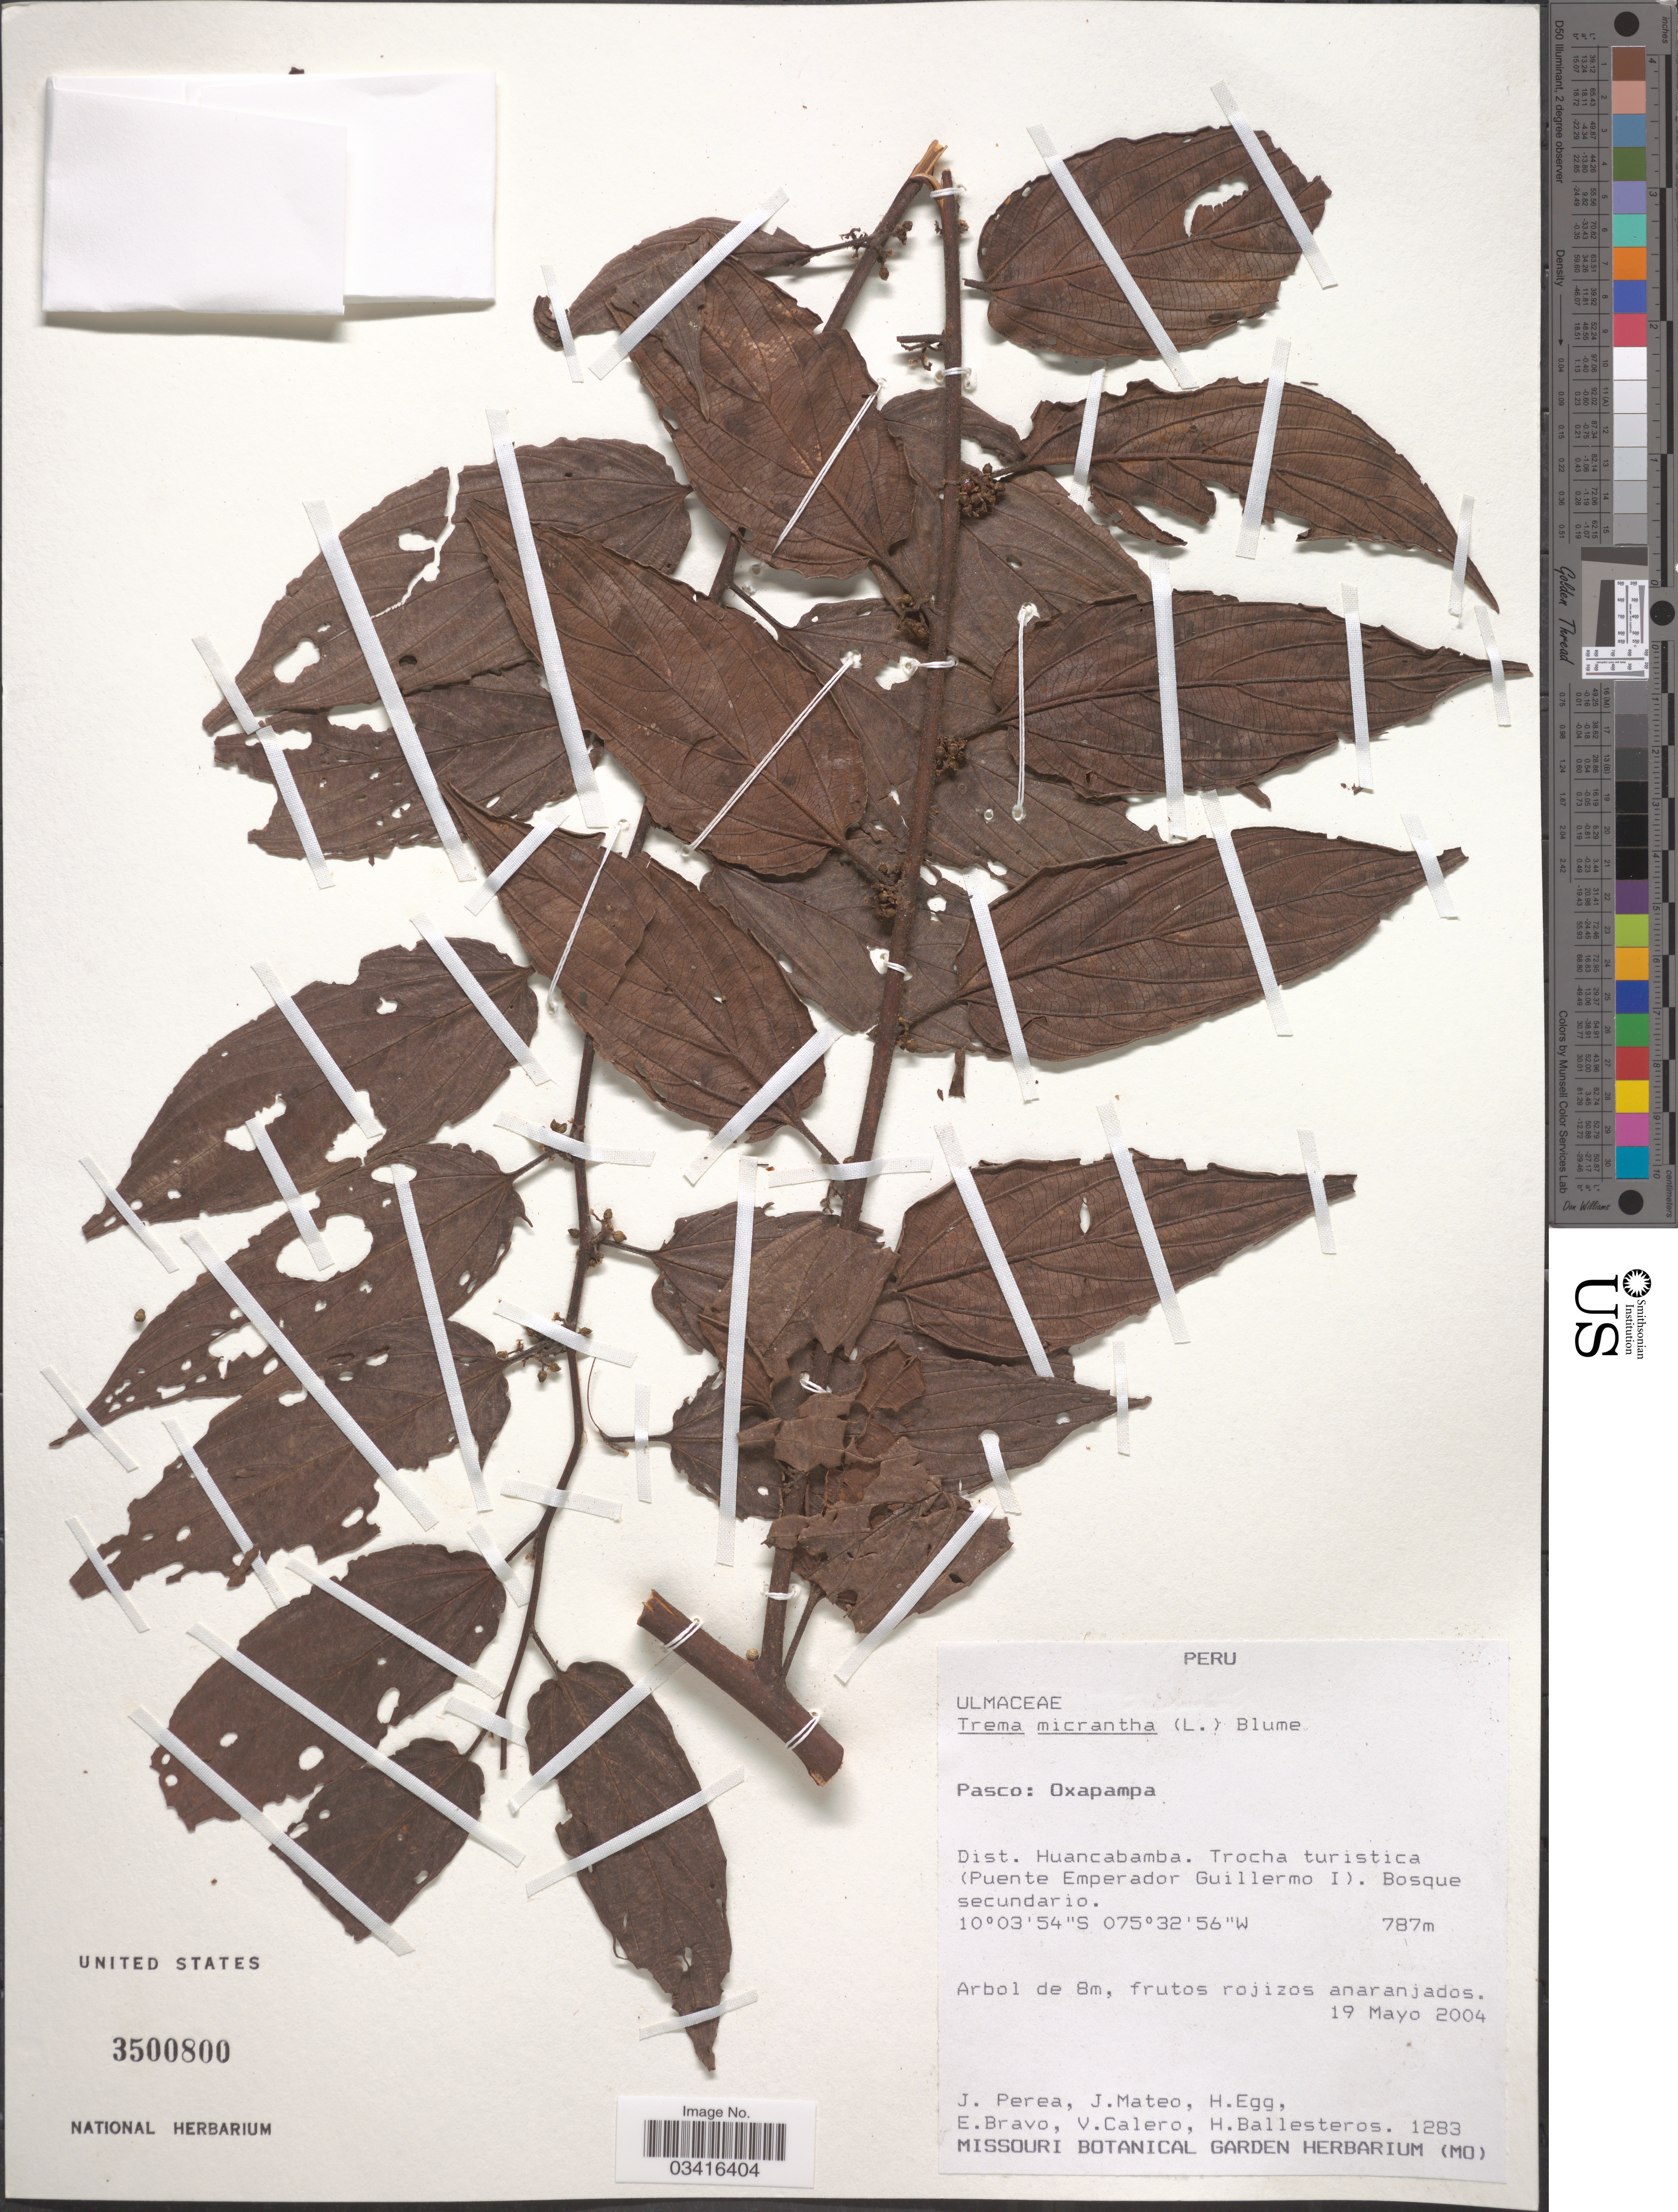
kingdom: Plantae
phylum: Tracheophyta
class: Magnoliopsida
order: Rosales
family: Cannabaceae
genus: Trema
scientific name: Trema micranthum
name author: (L.) Blume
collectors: J. Perea, J. Mateo, H. Egg, E. Bravo & et al.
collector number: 1283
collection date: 2004-05-19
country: Peru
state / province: Pasco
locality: Oxapampa. Dist. Huancabamba. Trocha turistica (Puente Emperador Guillermo I).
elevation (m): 787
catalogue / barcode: US 3500800